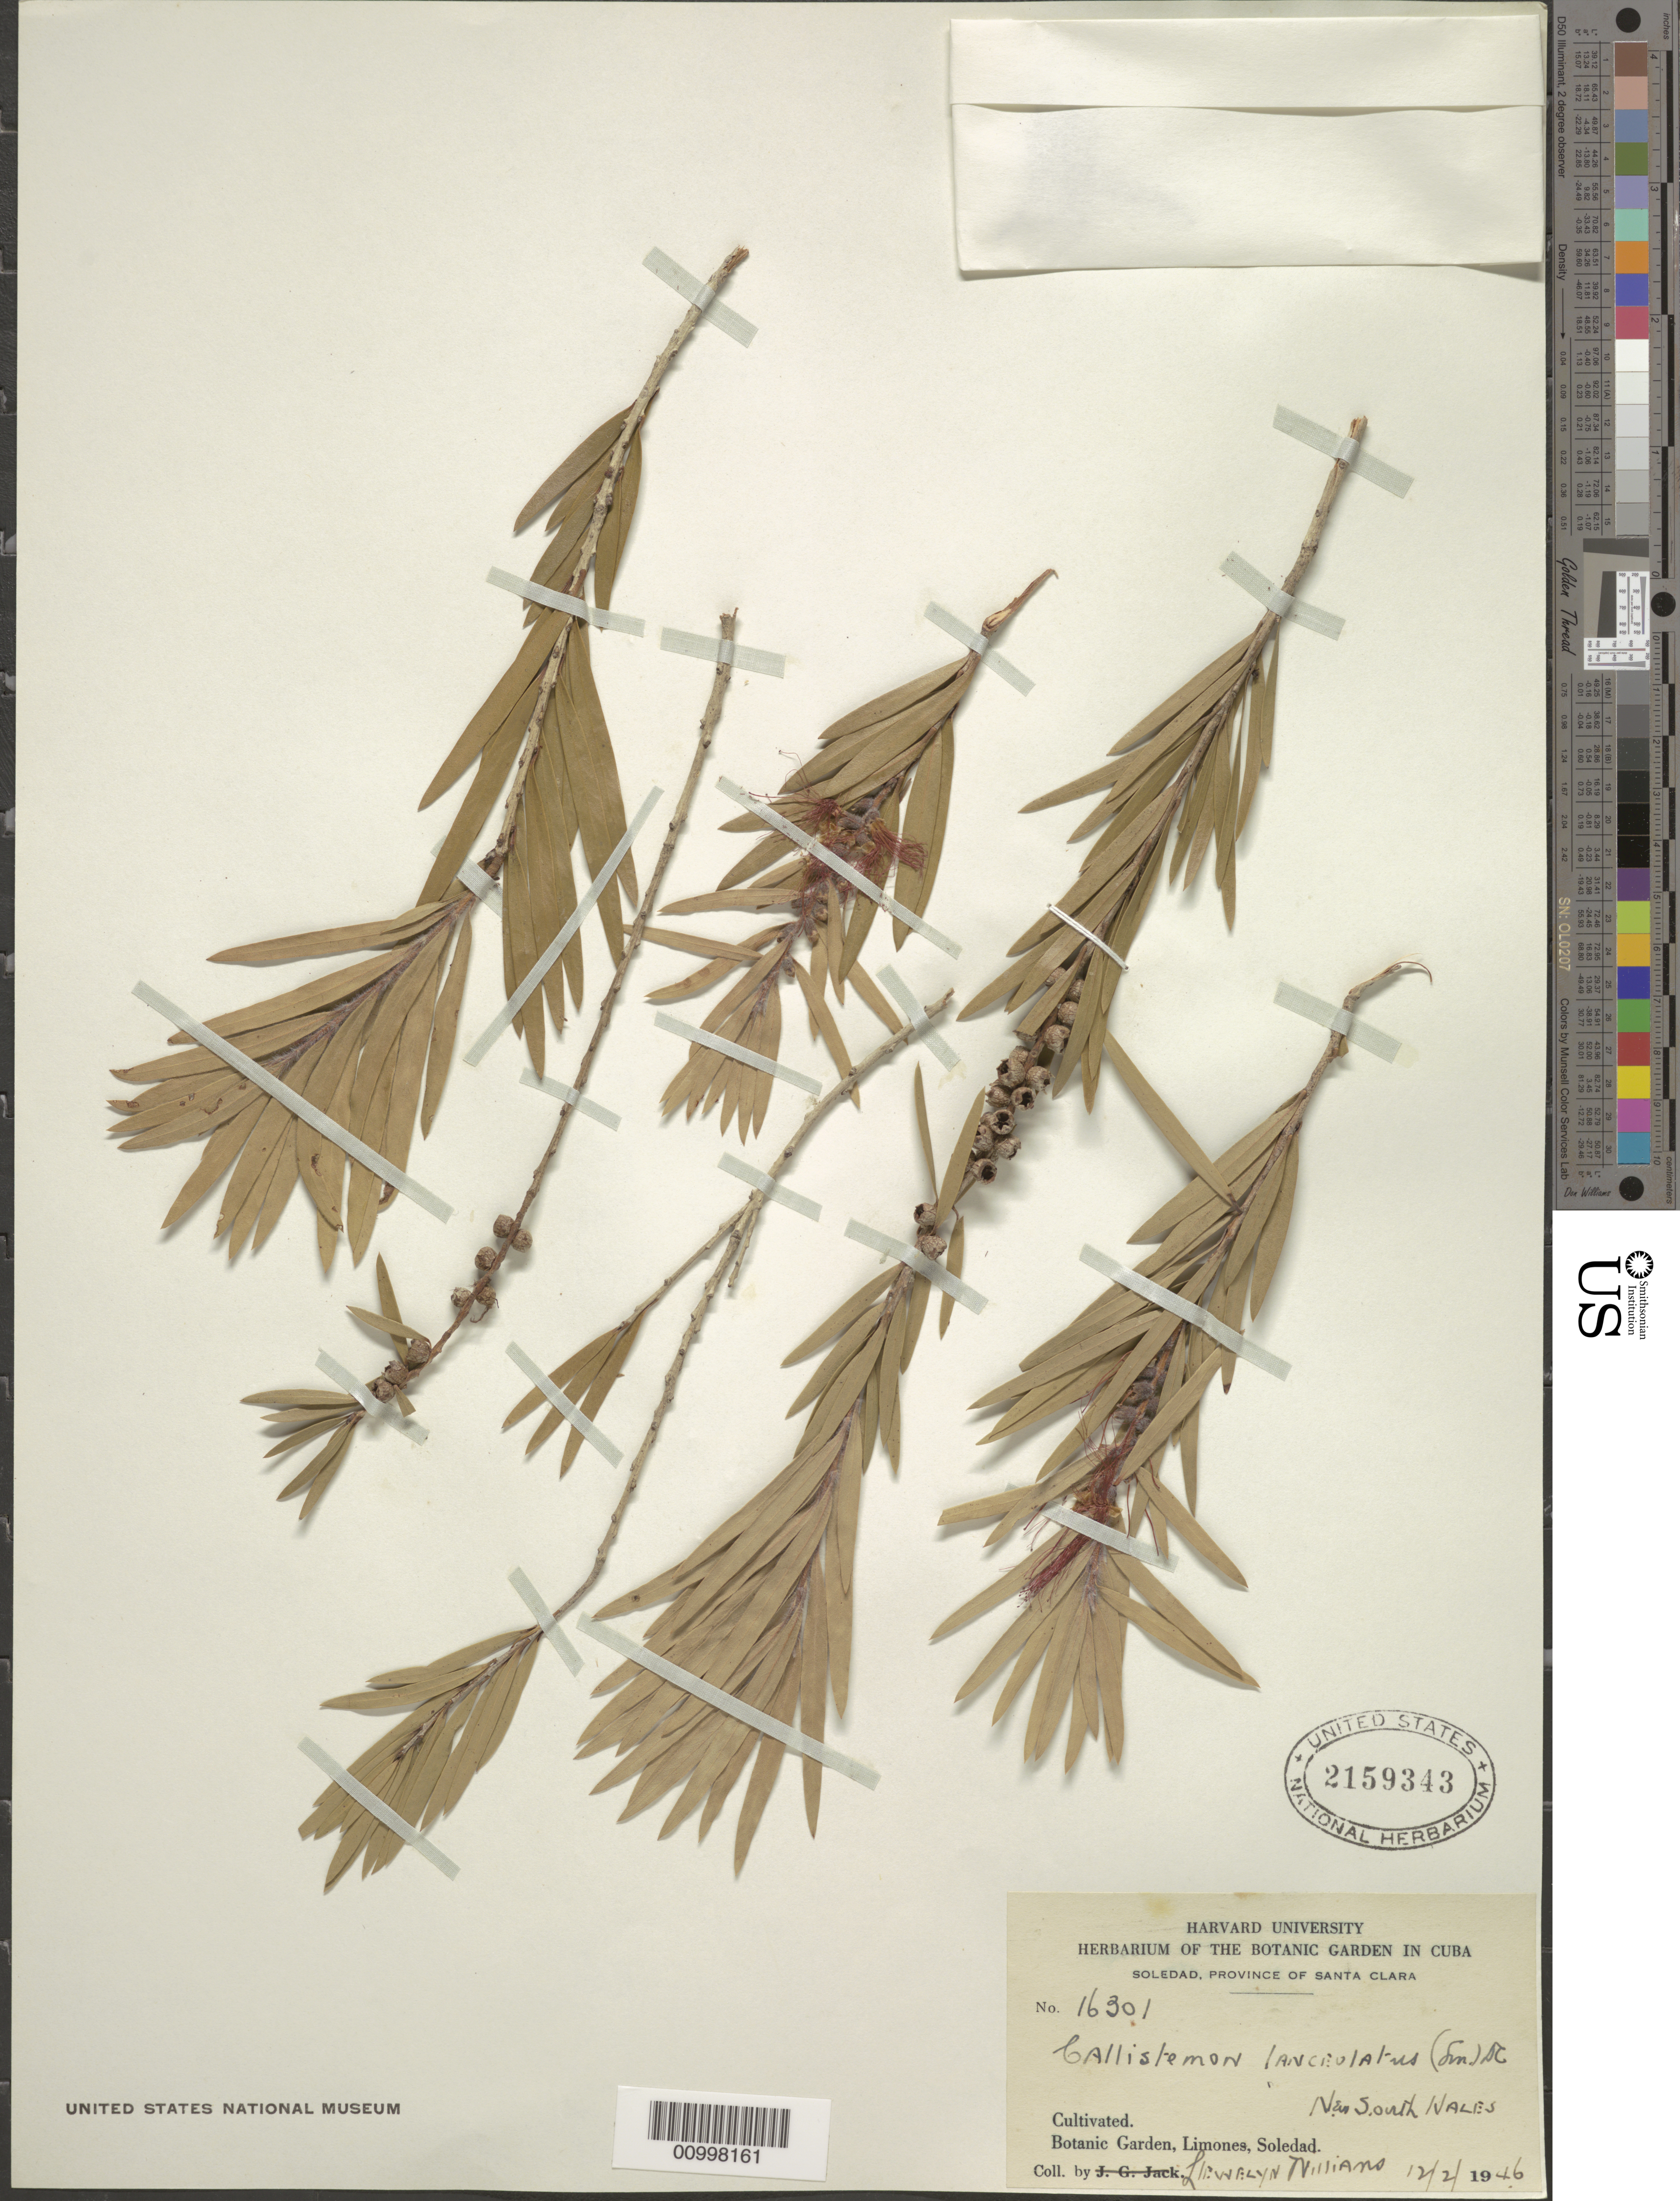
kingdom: Plantae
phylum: Tracheophyta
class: Magnoliopsida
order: Myrtales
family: Myrtaceae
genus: Callistemon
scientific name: Callistemon lanceolatus Colvill ex Sweet, nom. superfl.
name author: Colvill ex Sweet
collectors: L. Williams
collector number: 16301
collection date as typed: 12 Feb 1946 or 02 Dec 1946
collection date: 1946-02-12 or 1946-12-02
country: Cuba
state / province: Cienfuegos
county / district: Santa Clara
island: Cuba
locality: New South Wales Botanic Garden, Limones, Soledad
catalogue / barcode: US 2159343